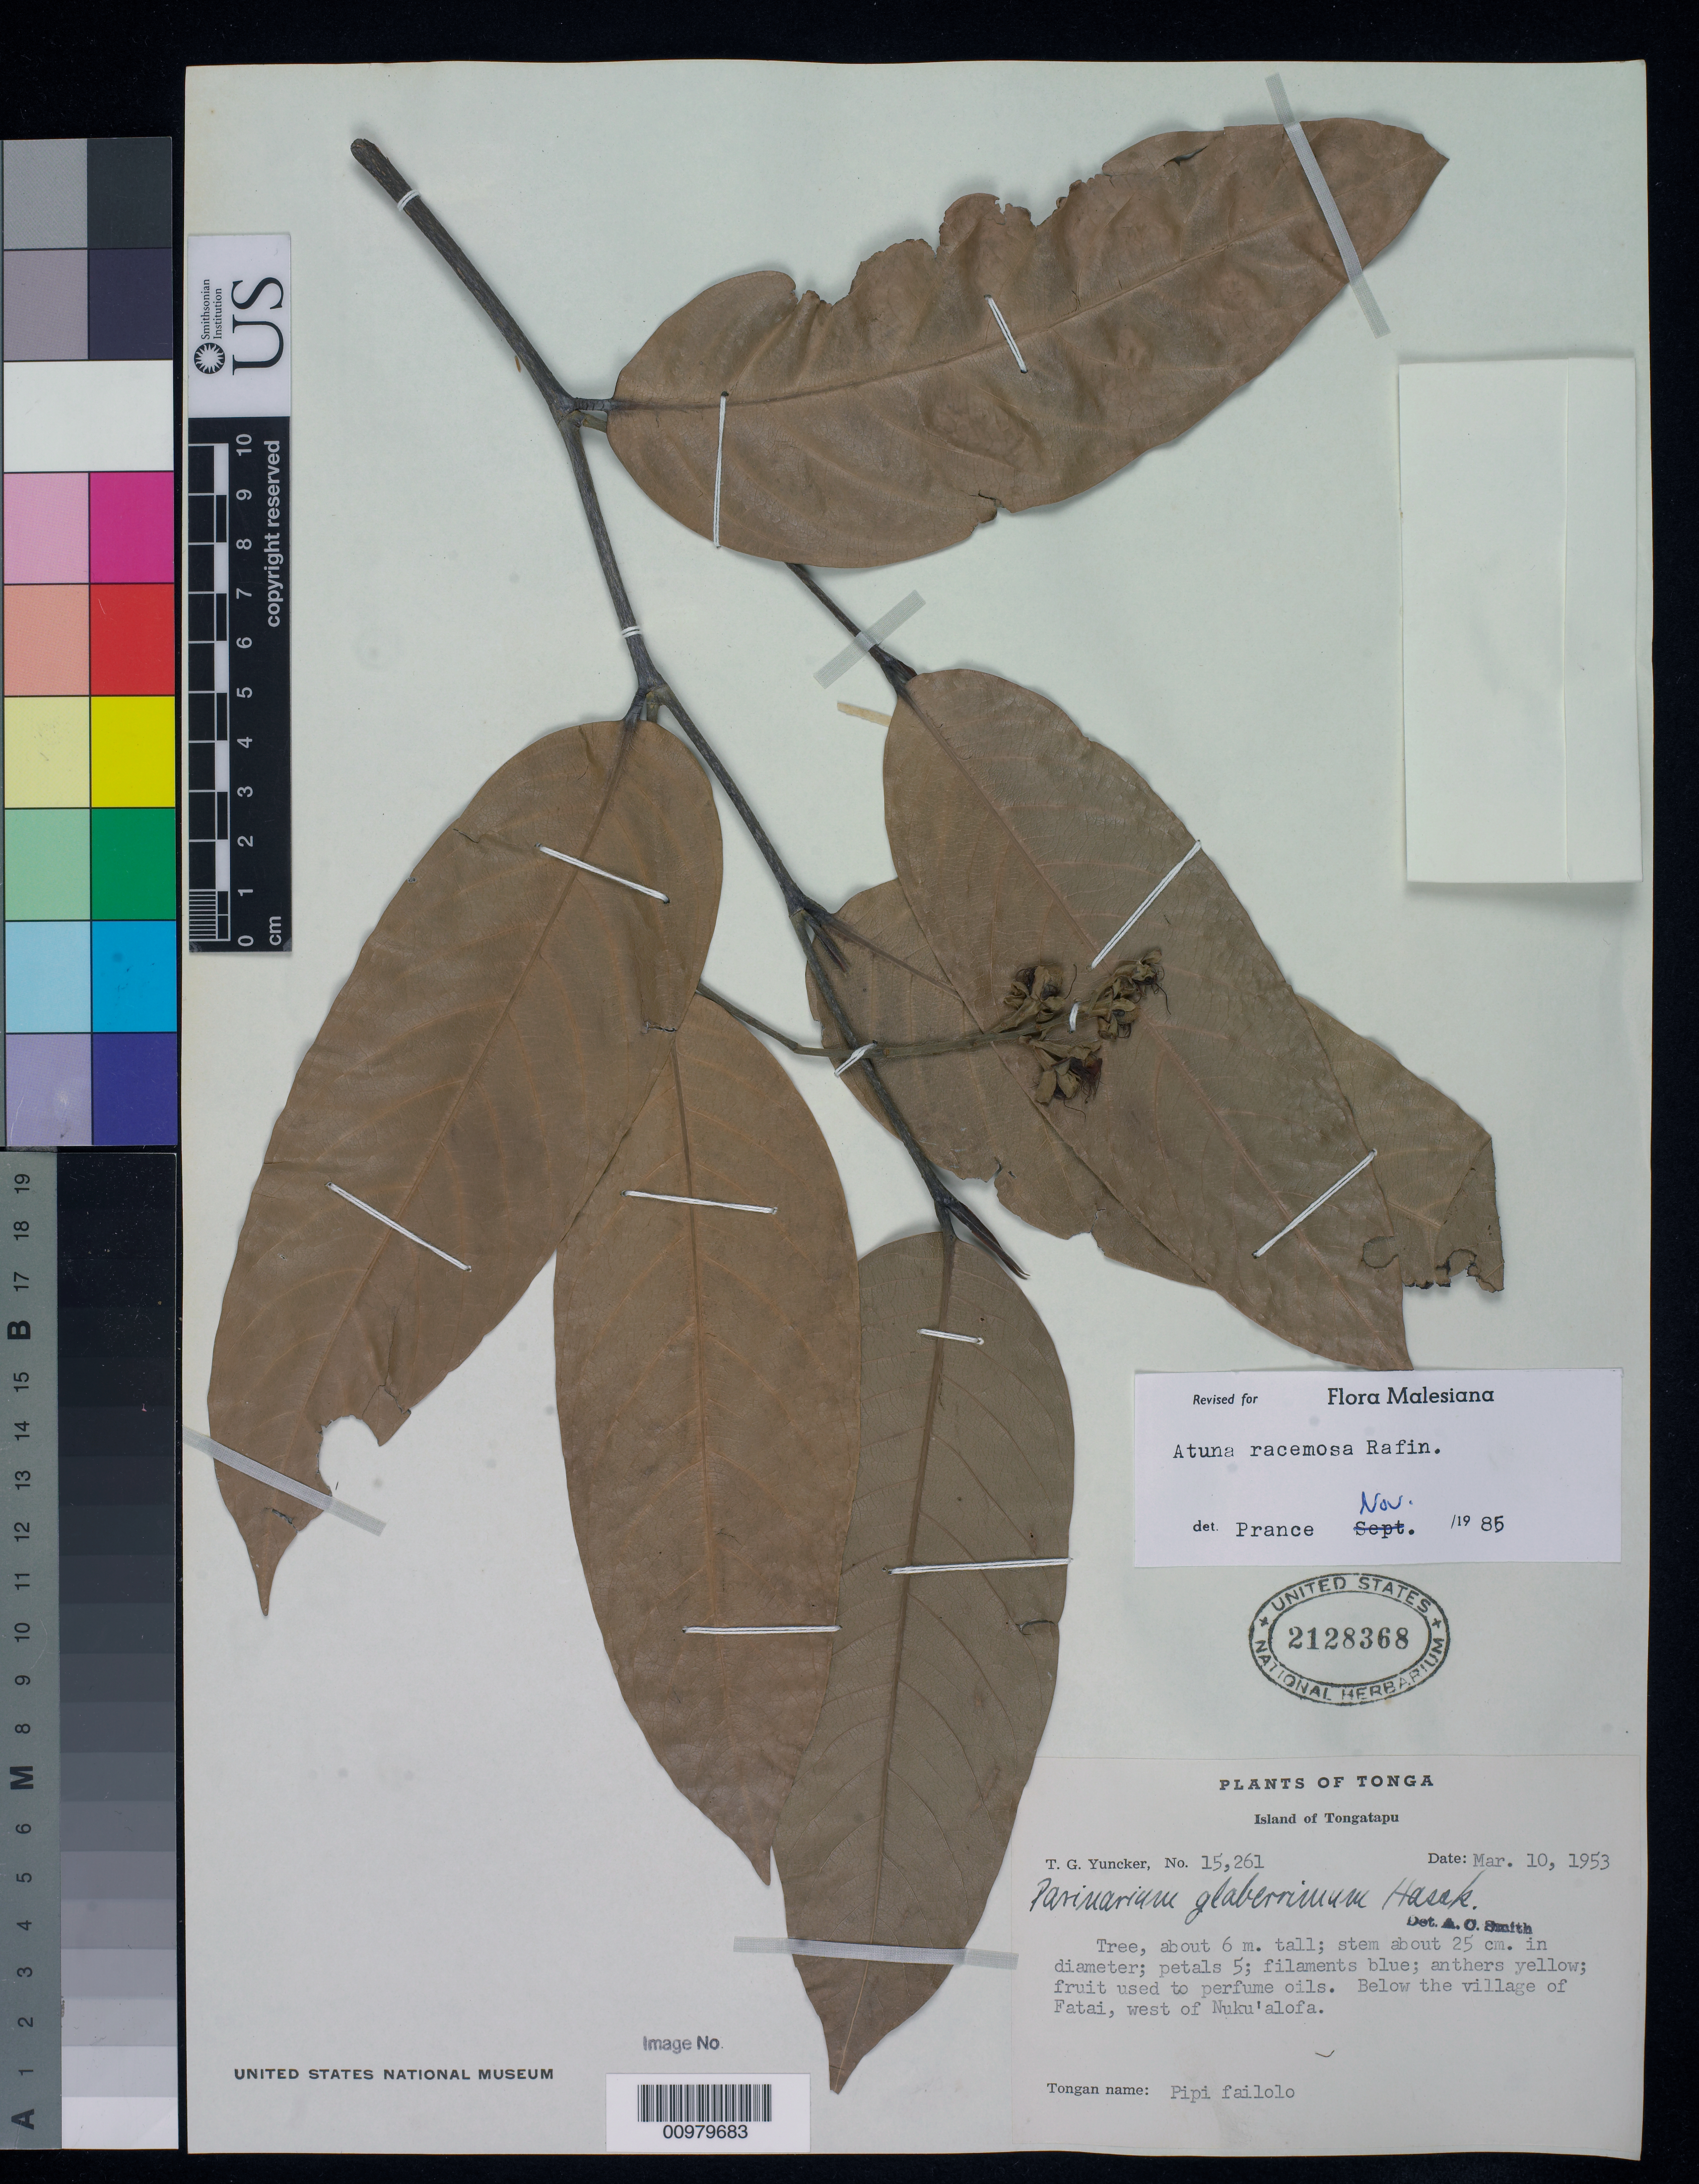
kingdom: Plantae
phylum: Tracheophyta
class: Magnoliopsida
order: Malpighiales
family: Chrysobalanaceae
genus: Atuna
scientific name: Atuna racemosa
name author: Raf.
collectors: T. G. Yuncker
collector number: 15261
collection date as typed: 10 Mar 1953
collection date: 1953-03-10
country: Tonga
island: Tongatapu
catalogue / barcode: US 2128368